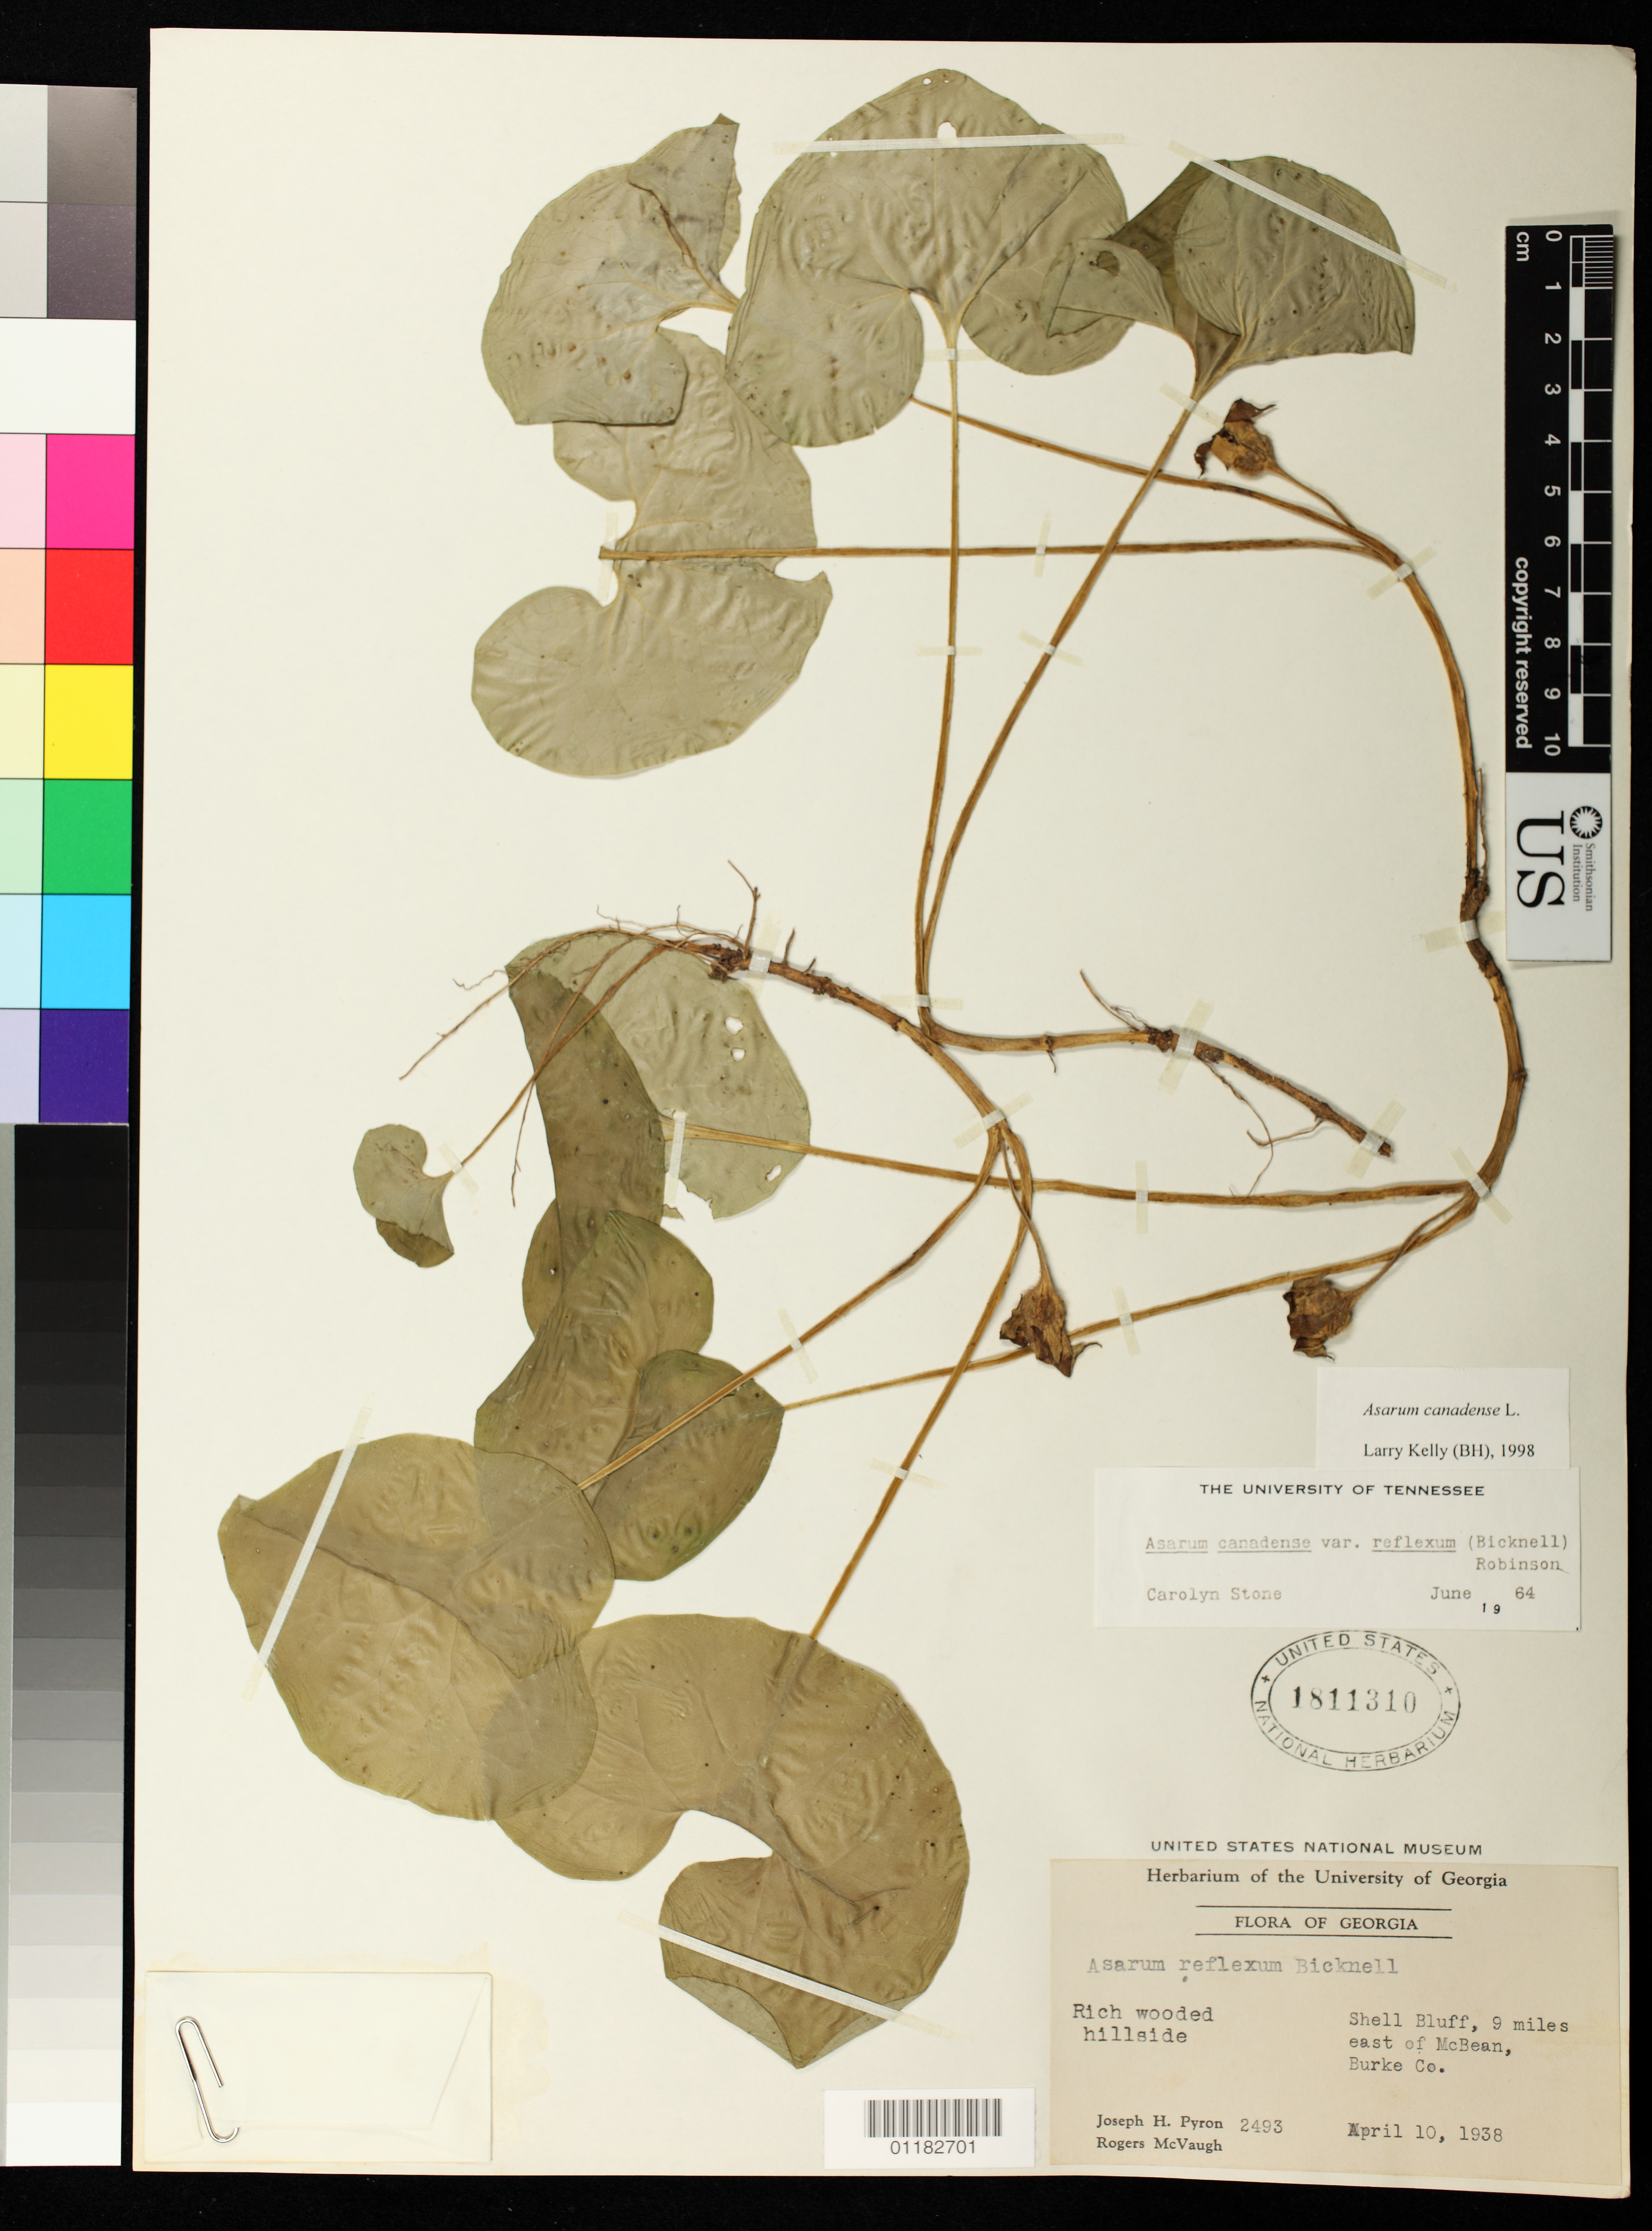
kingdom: Plantae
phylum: Tracheophyta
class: Magnoliopsida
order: Piperales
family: Aristolochiaceae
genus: Asarum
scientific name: Asarum canadense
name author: L.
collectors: J. H. Pyron & R. McVaugh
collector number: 2493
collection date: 1938-04-10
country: United States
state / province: Georgia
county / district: Burke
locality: Shell Bluff, 9 miles east of McBean, Burke Co.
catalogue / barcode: US 1811310